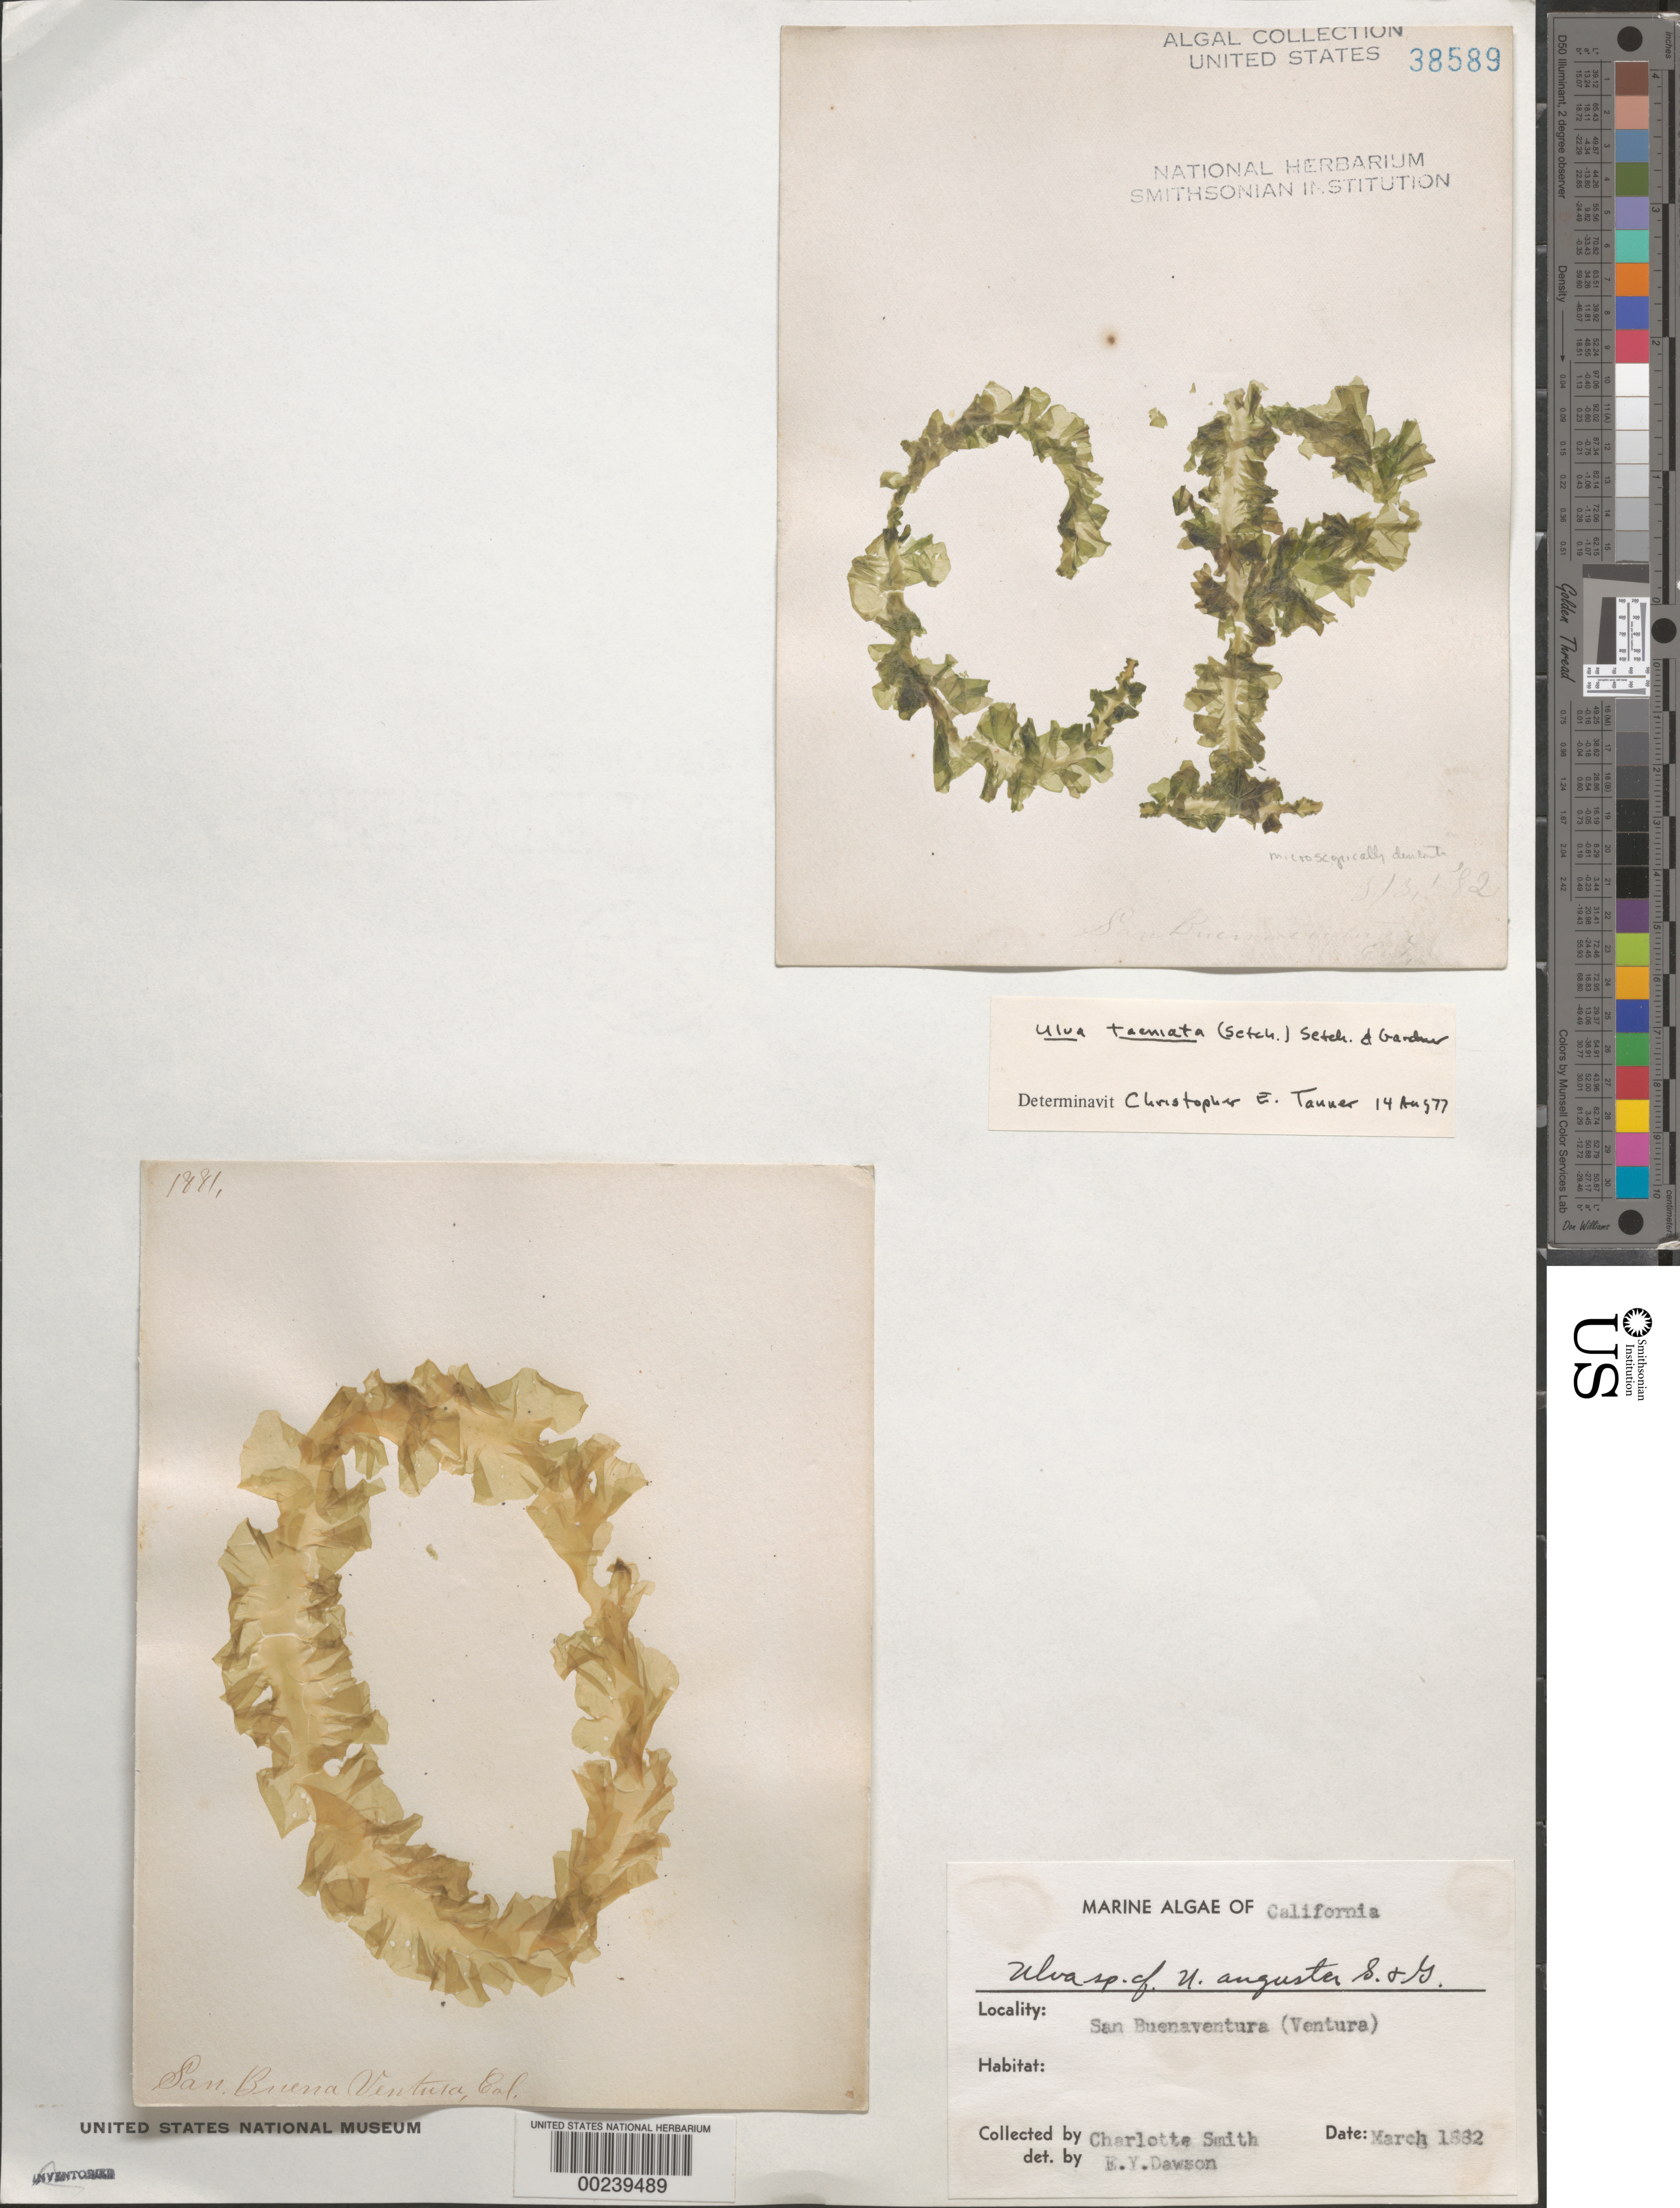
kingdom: Plantae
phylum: Chlorophyta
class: Ulvophyceae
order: Ulvales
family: Ulvaceae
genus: Ulva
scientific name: Ulva taeniata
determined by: Tanner, C. E.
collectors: C. Smith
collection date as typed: Mar 1882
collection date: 1882-03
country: United States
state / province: California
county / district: Ventura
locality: San Buenaventura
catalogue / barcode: US 38589